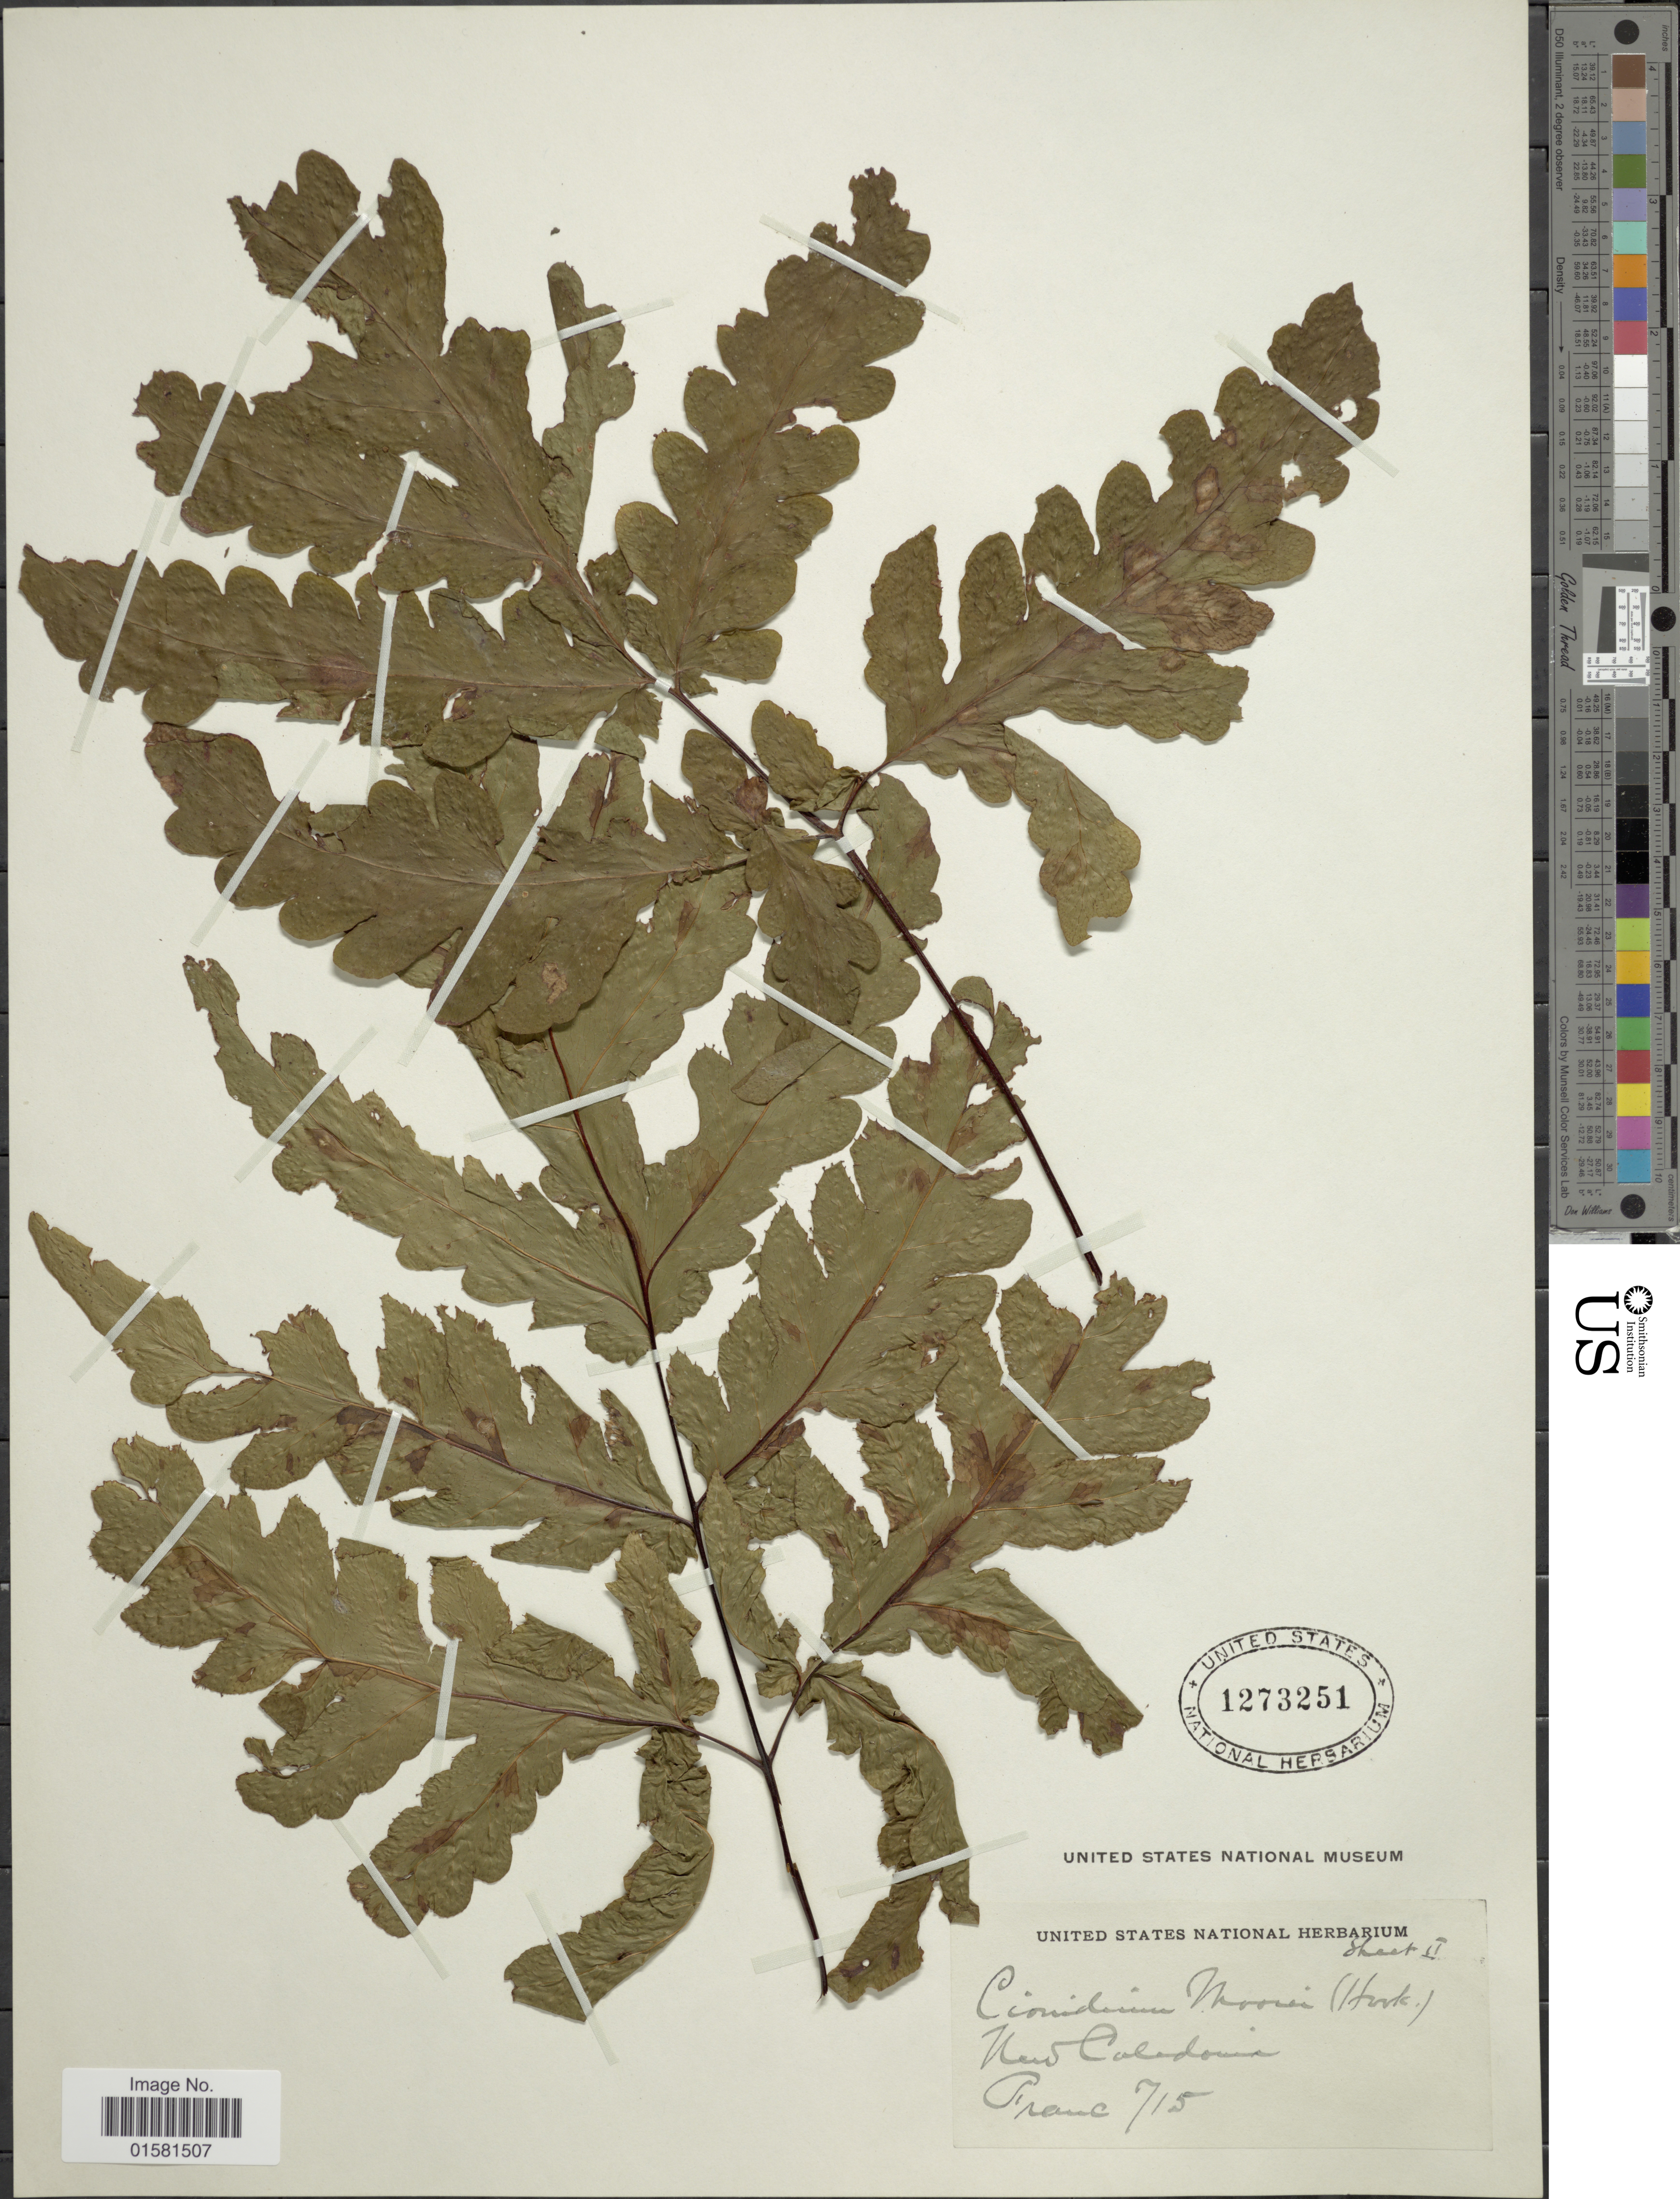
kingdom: Plantae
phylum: Tracheophyta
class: Polypodiopsida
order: Polypodiales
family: Tectariaceae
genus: Tectaria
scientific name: Tectaria moorei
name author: (Hook.) C. Chr.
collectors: Franc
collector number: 715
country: New Caledonia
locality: New Caledonia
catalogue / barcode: US 1273251